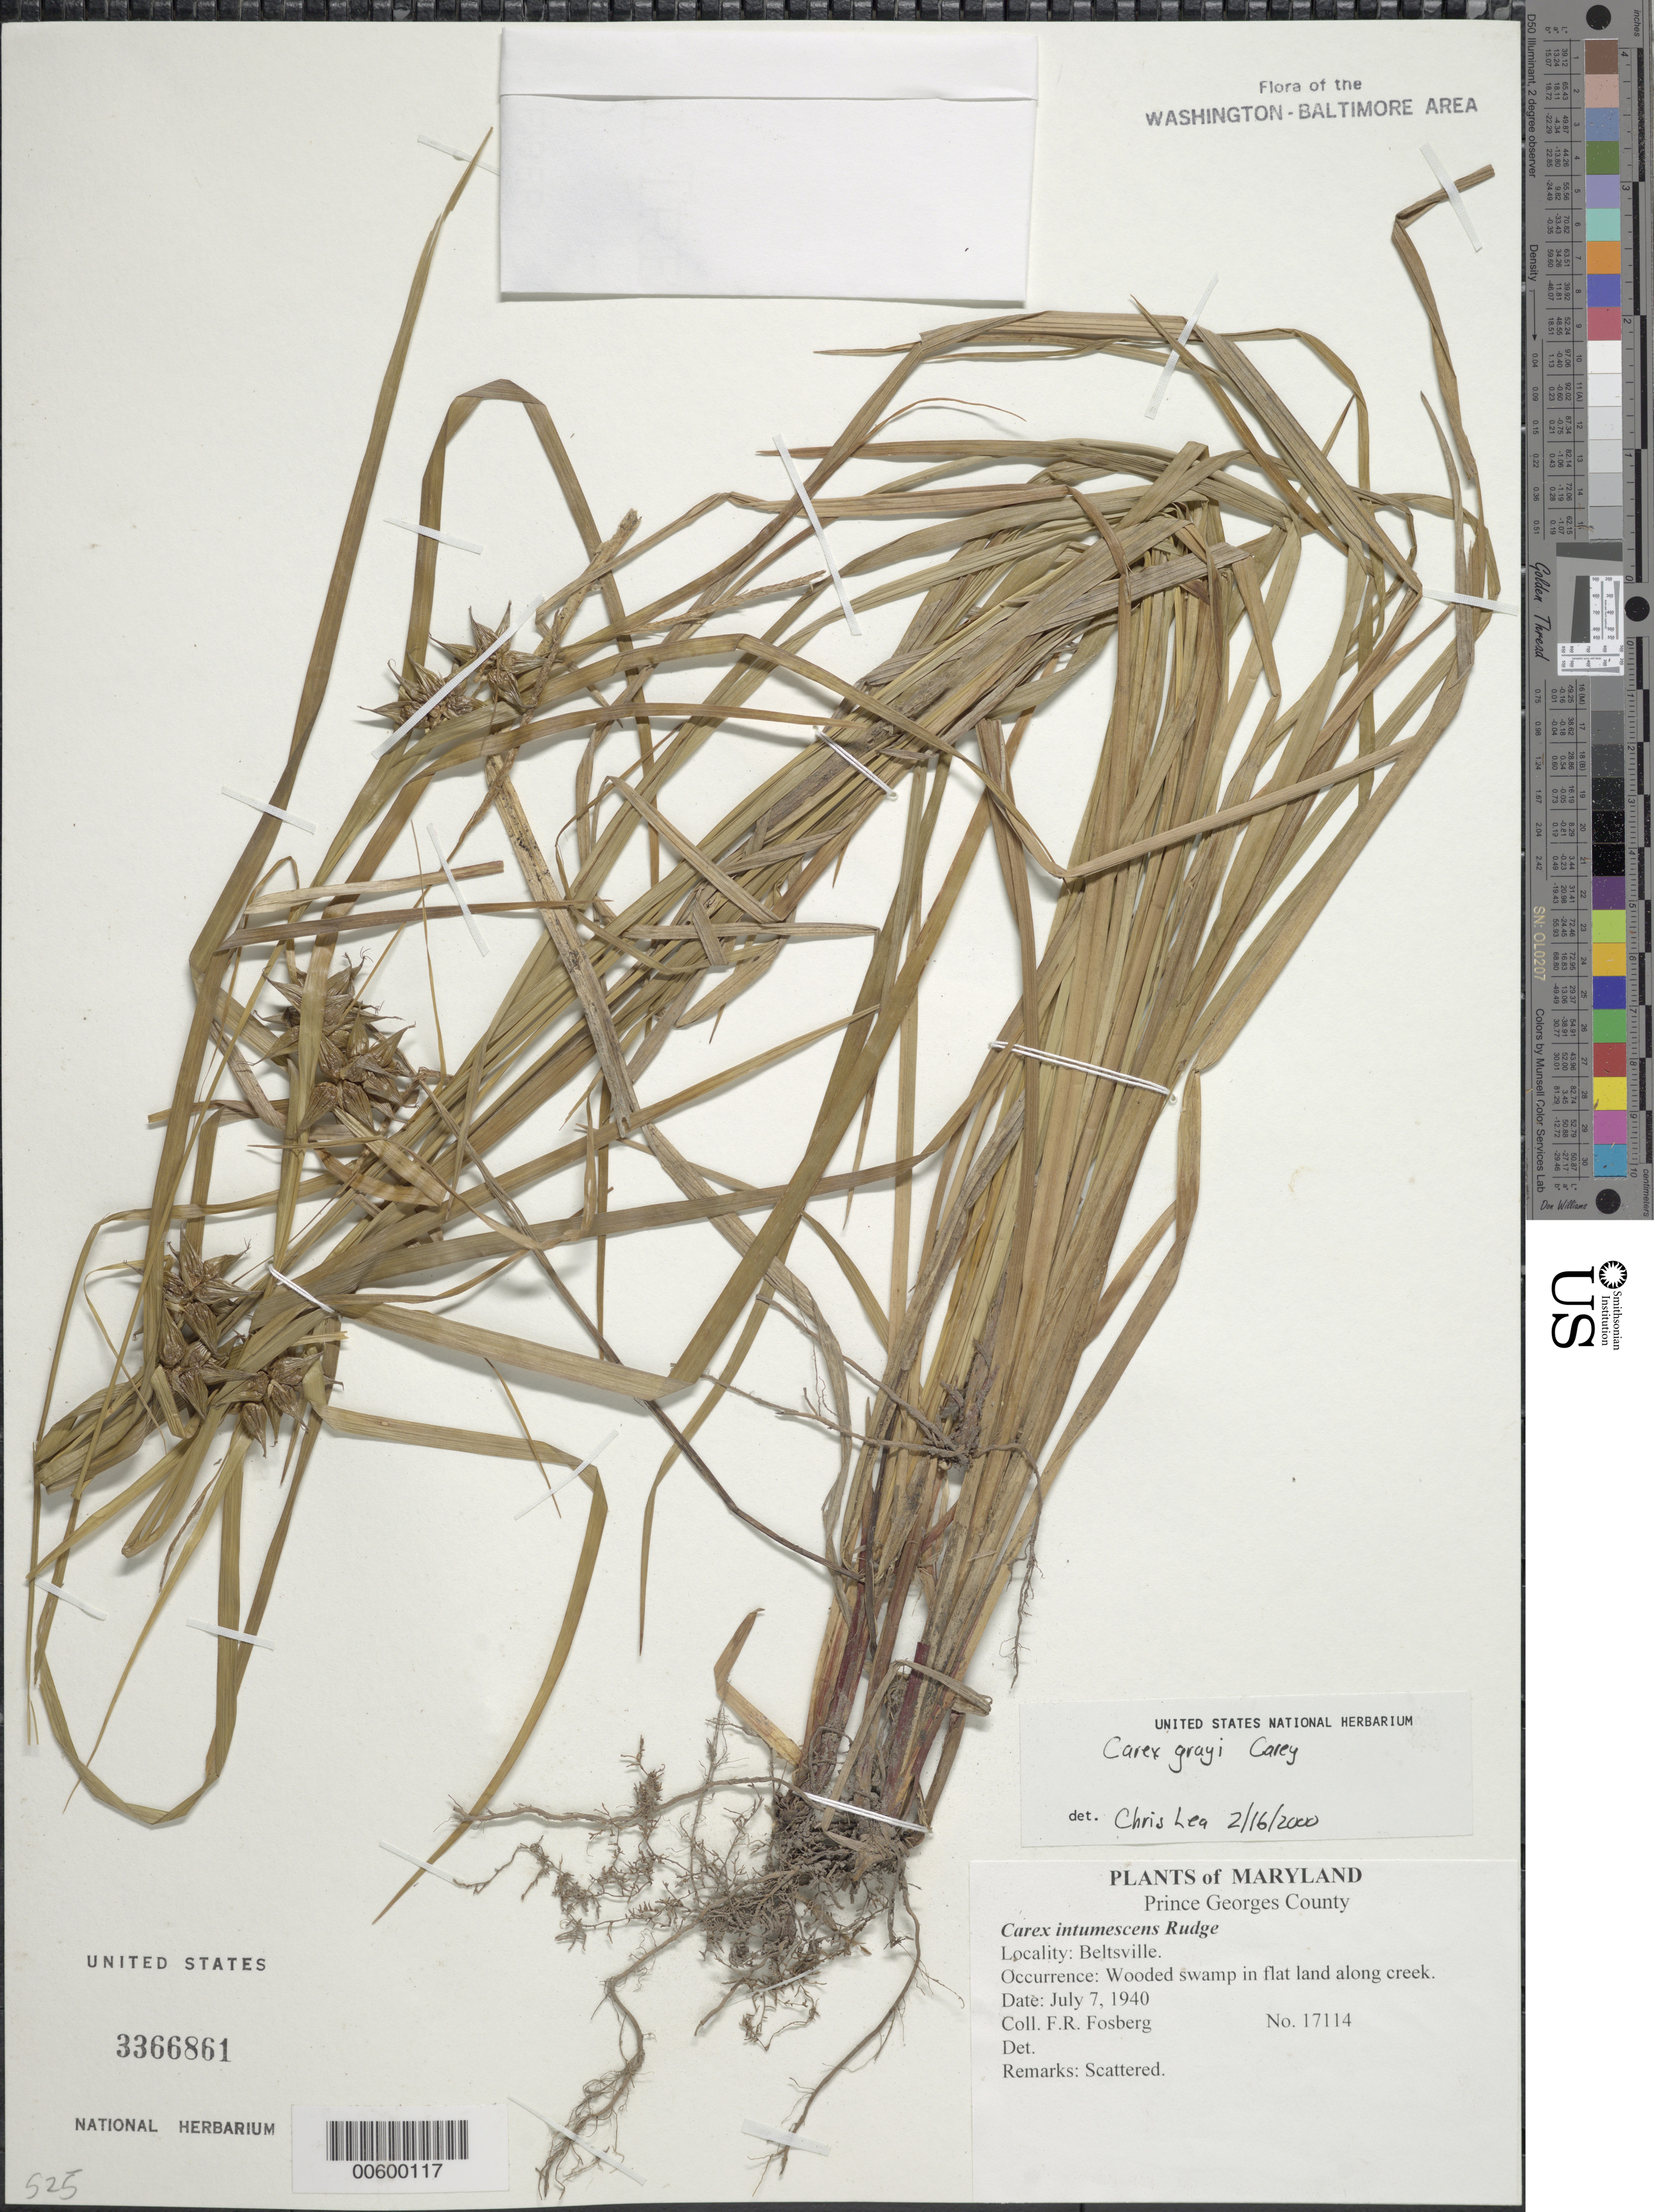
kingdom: Plantae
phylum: Tracheophyta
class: Liliopsida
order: Poales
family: Cyperaceae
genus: Carex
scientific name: Carex grayi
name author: J. Carey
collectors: F. R. Fosberg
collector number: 17114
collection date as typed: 07 Jul 1940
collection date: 1940-07-07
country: United States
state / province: Maryland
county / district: Prince George's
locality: Beltsville.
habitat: Wooded swamp in flat land along creek.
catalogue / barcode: US 3366861